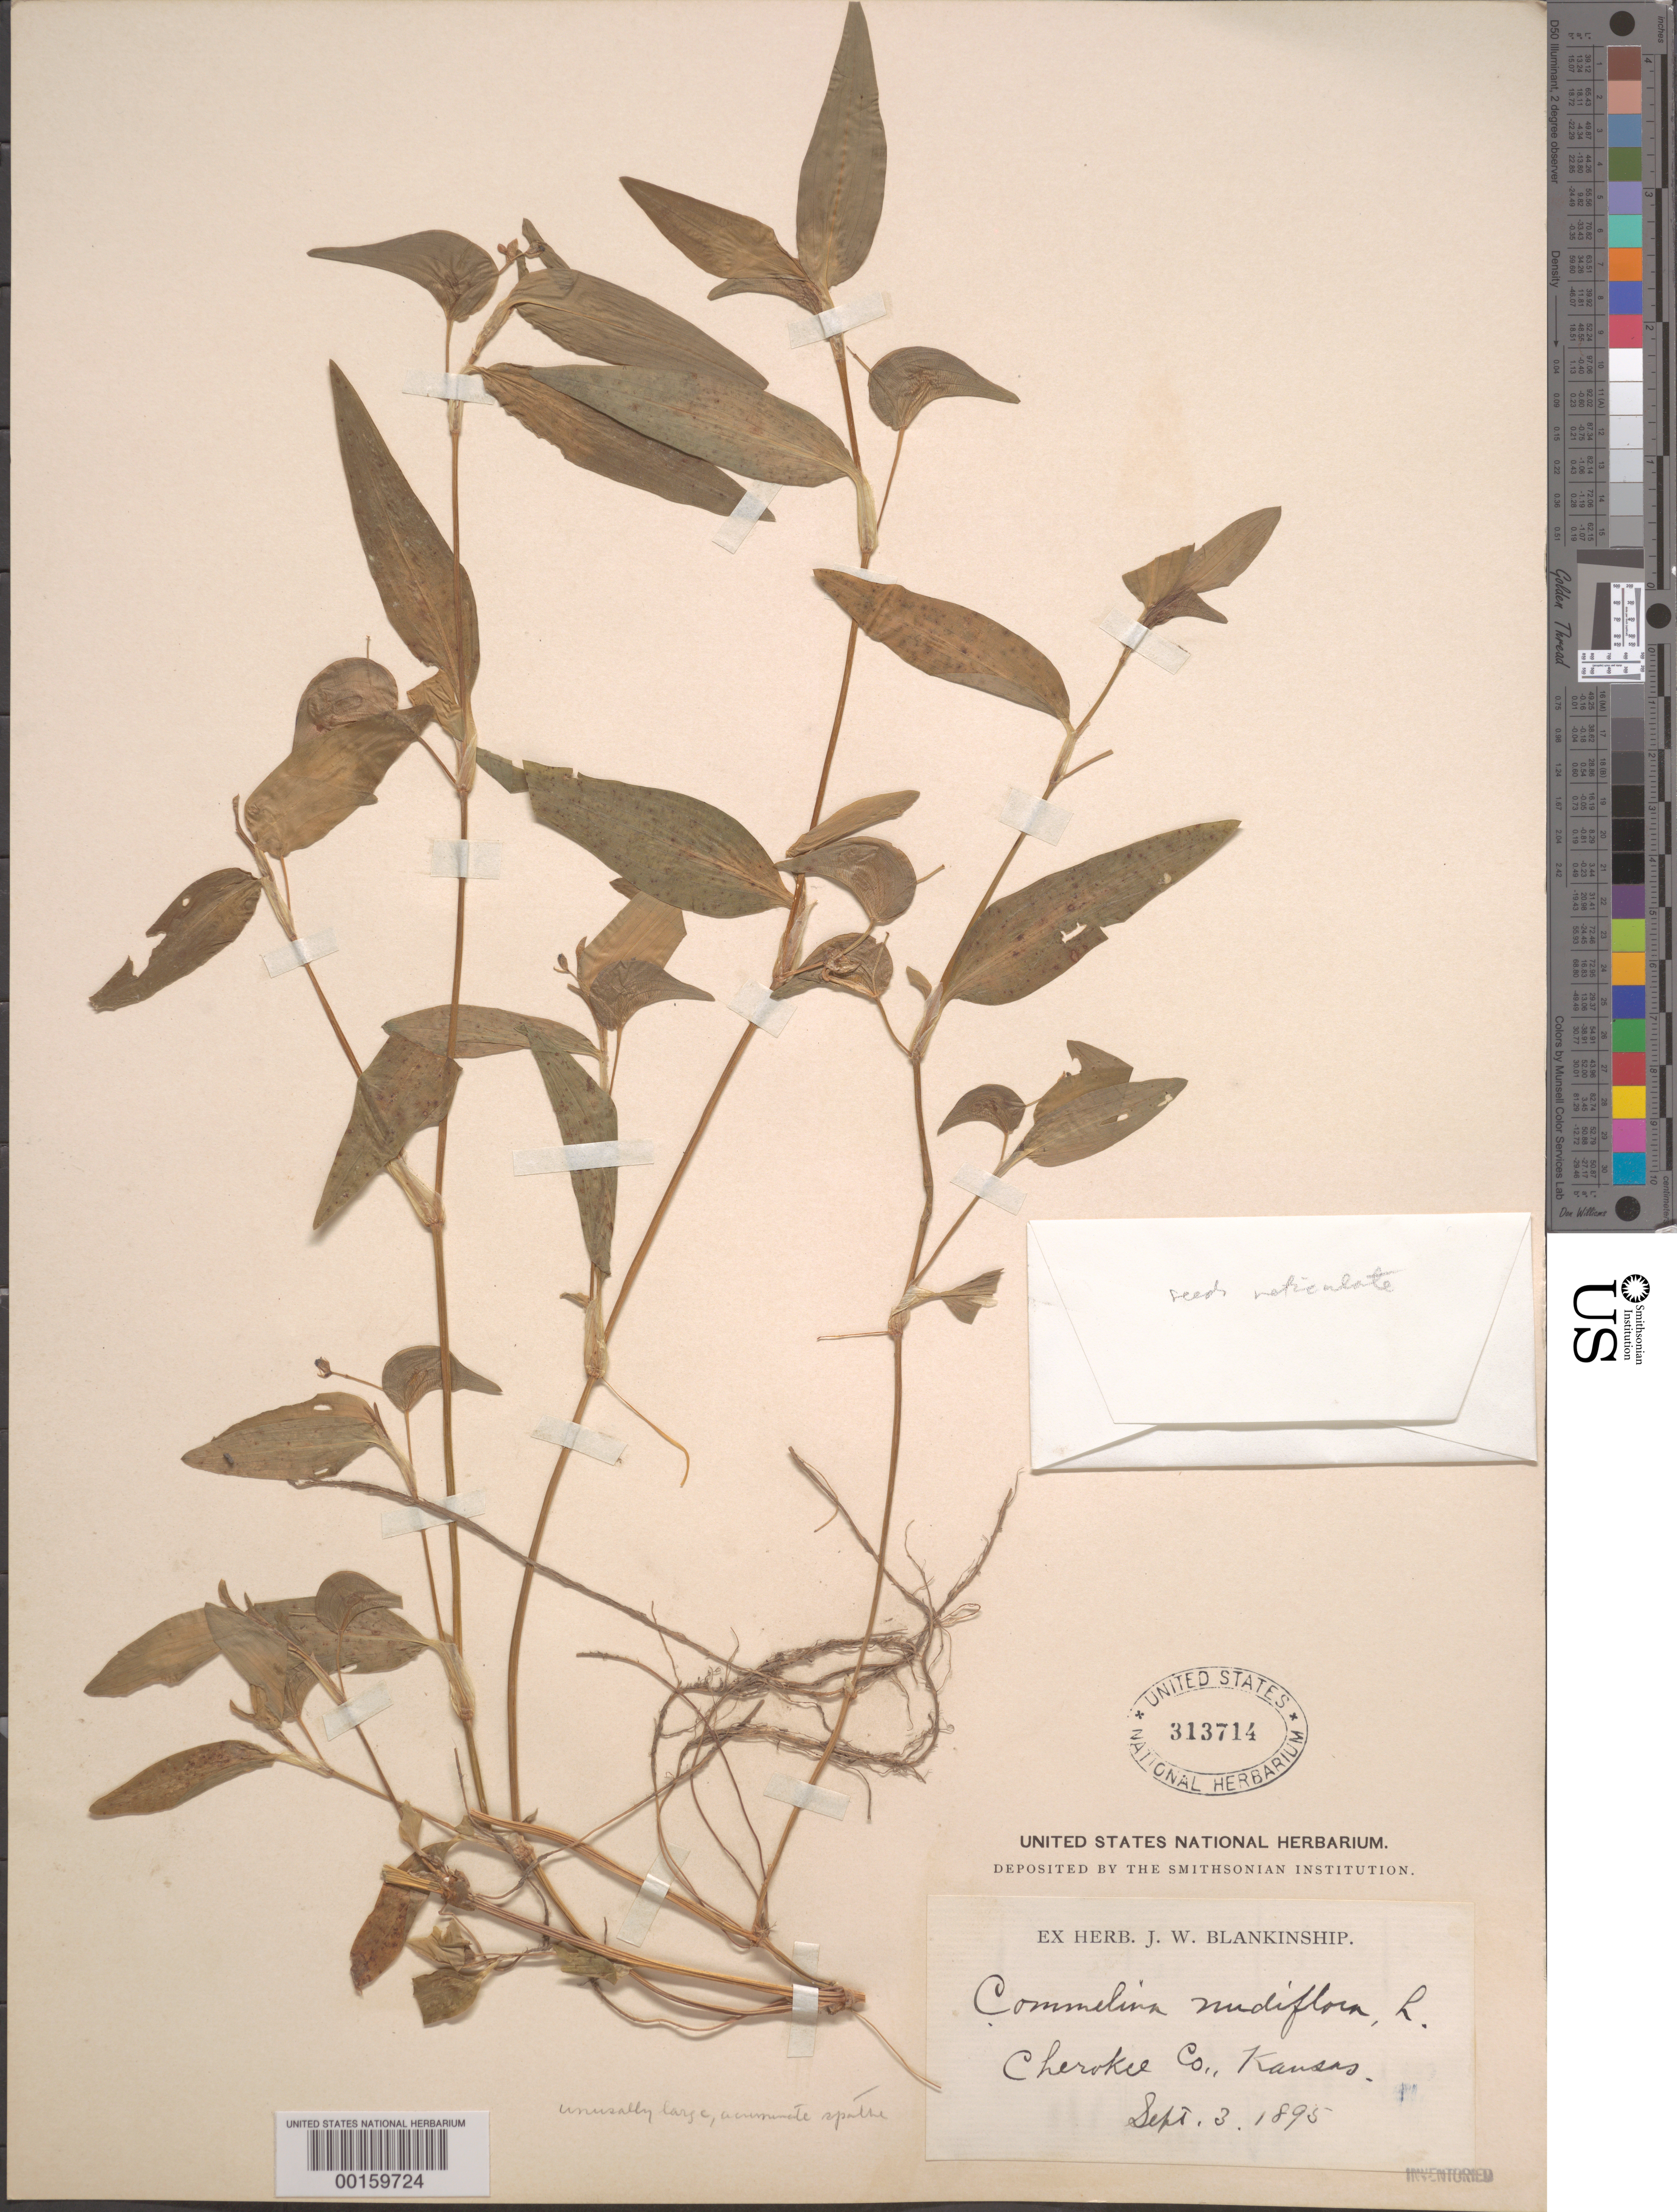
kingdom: Plantae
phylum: Tracheophyta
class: Liliopsida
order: Commelinales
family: Commelinaceae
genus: Commelina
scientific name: Commelina diffusa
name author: Burm. f.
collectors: J. W. Blankinship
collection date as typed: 03 Sep 1895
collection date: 1895-09-03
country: United States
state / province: Kansas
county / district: Cherokee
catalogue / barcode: US 313714